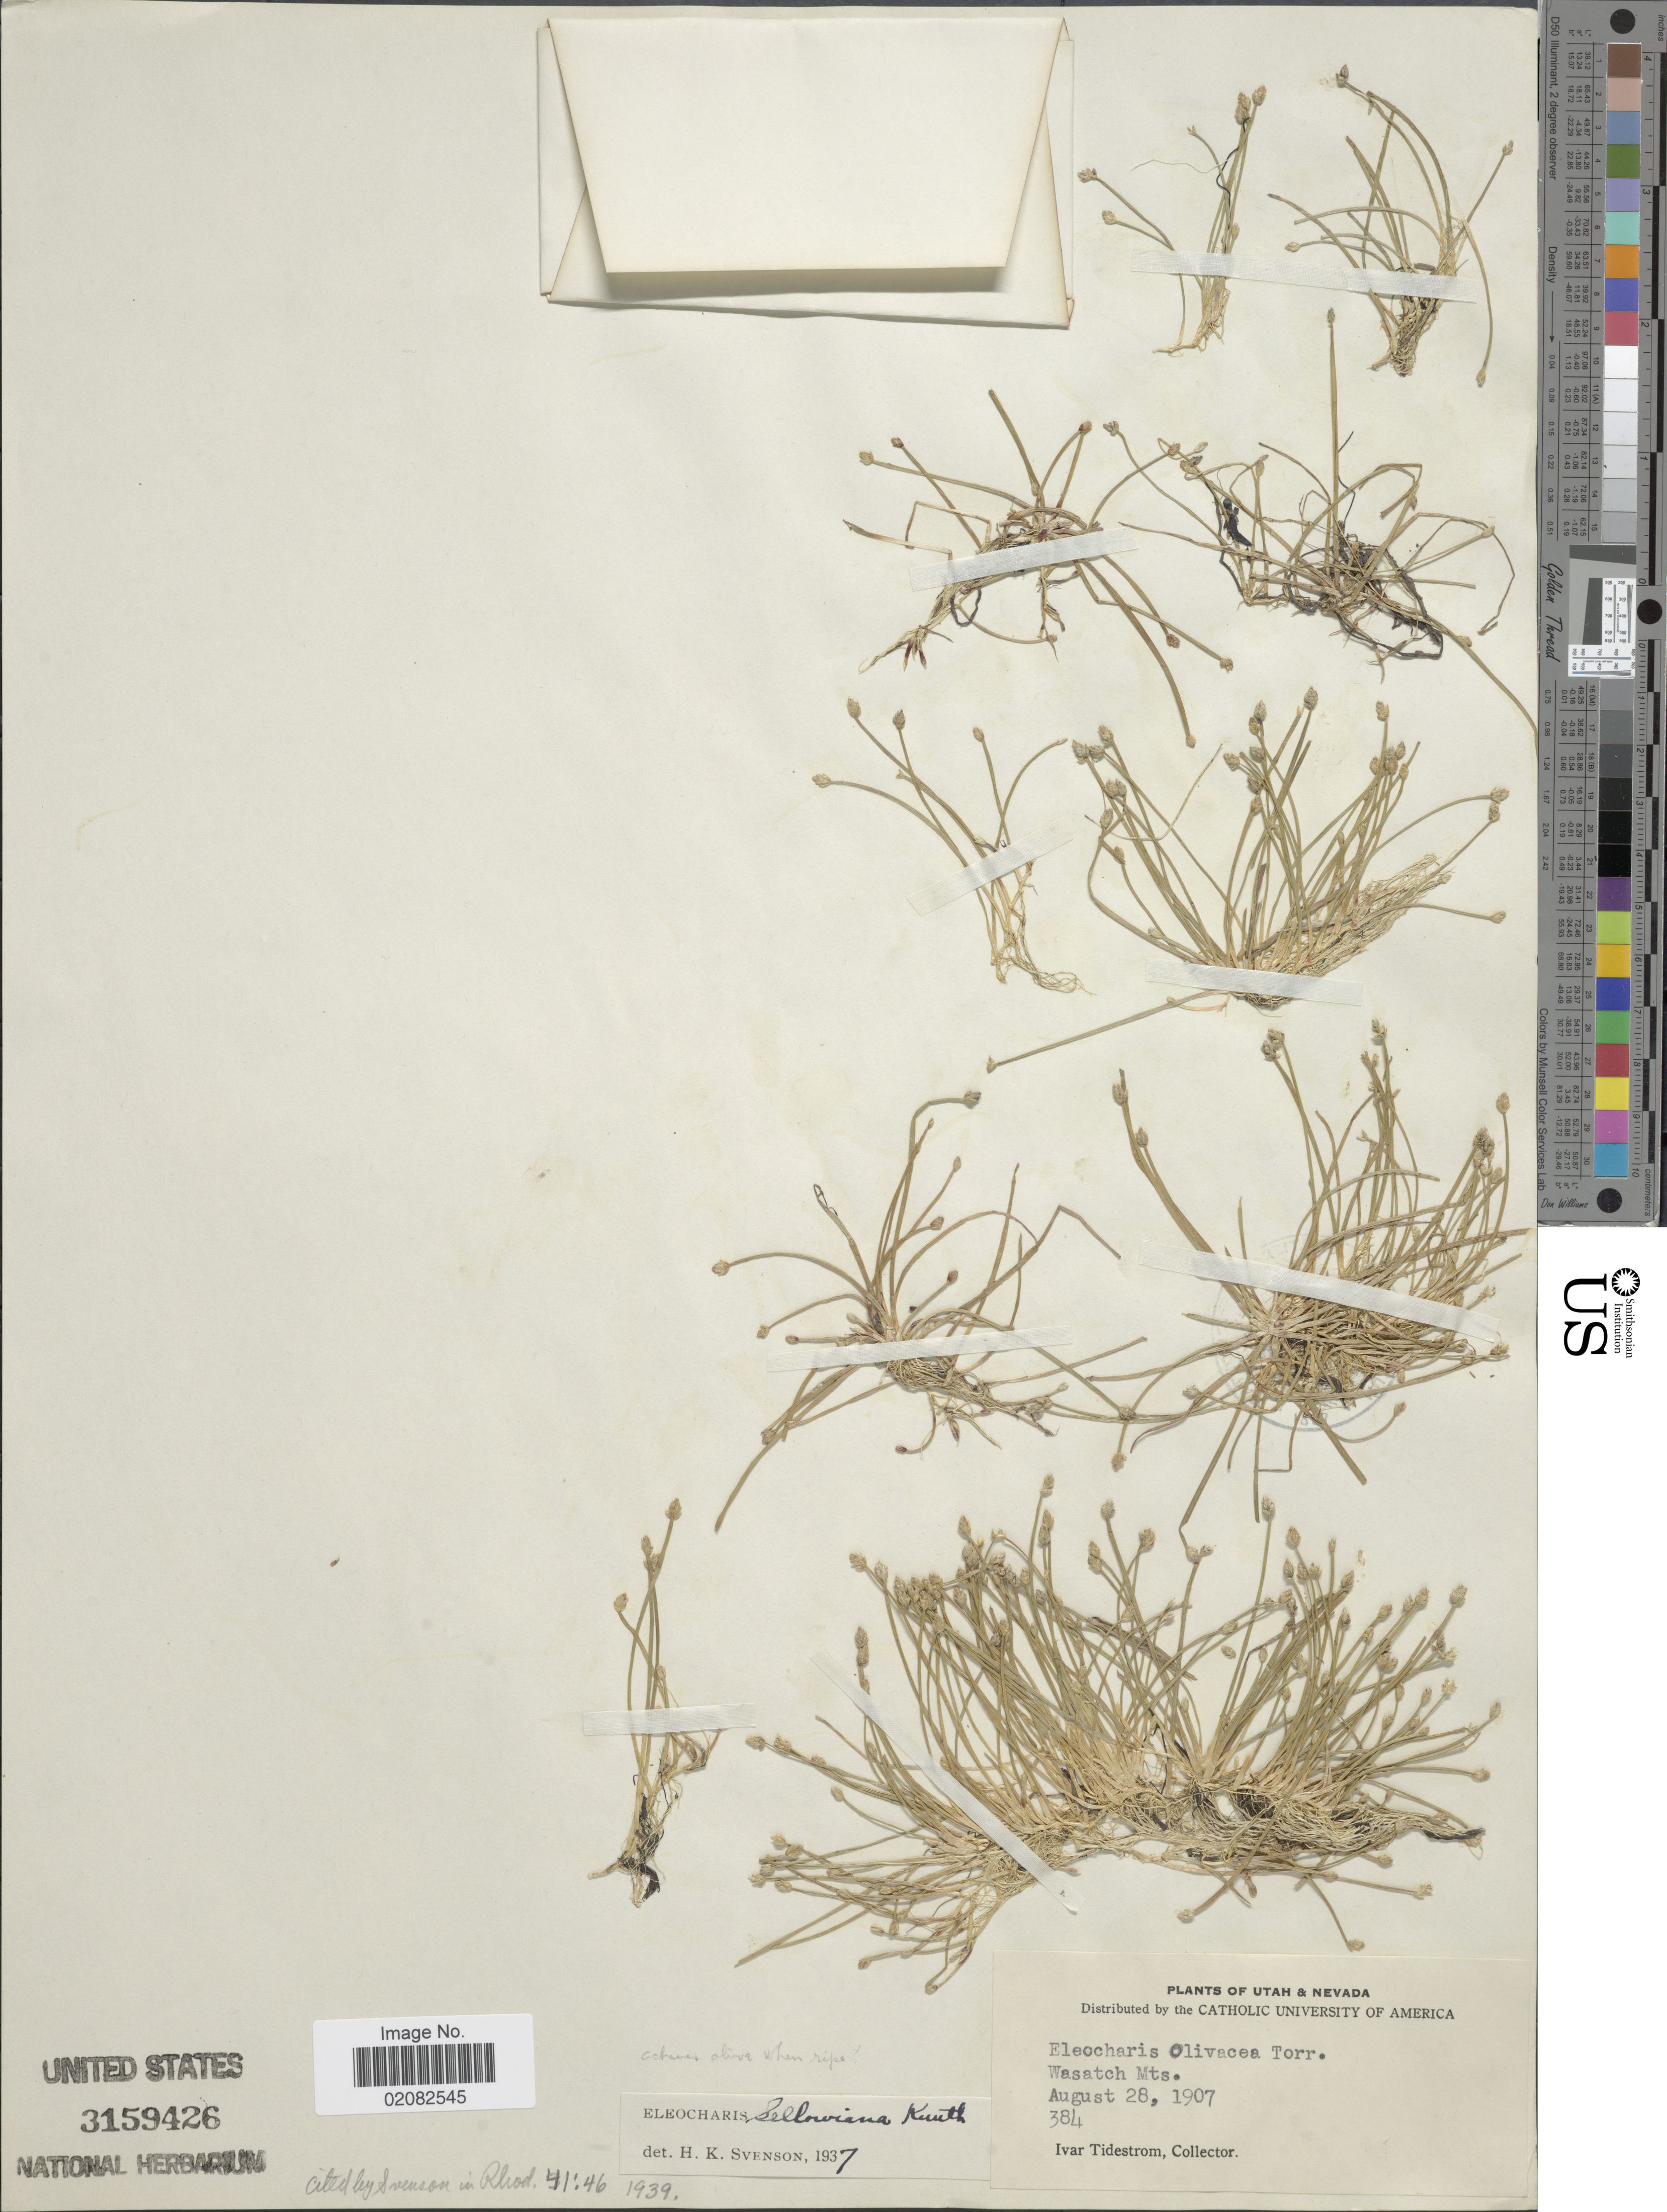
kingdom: Plantae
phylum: Tracheophyta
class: Liliopsida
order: Poales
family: Cyperaceae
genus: Eleocharis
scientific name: Eleocharis flavescens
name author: (Poir.) Urb.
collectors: I. F. Tidestrom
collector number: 384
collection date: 1907-08-28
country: United States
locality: Utah & Nevada, Wasatch Mts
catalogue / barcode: US 3159426